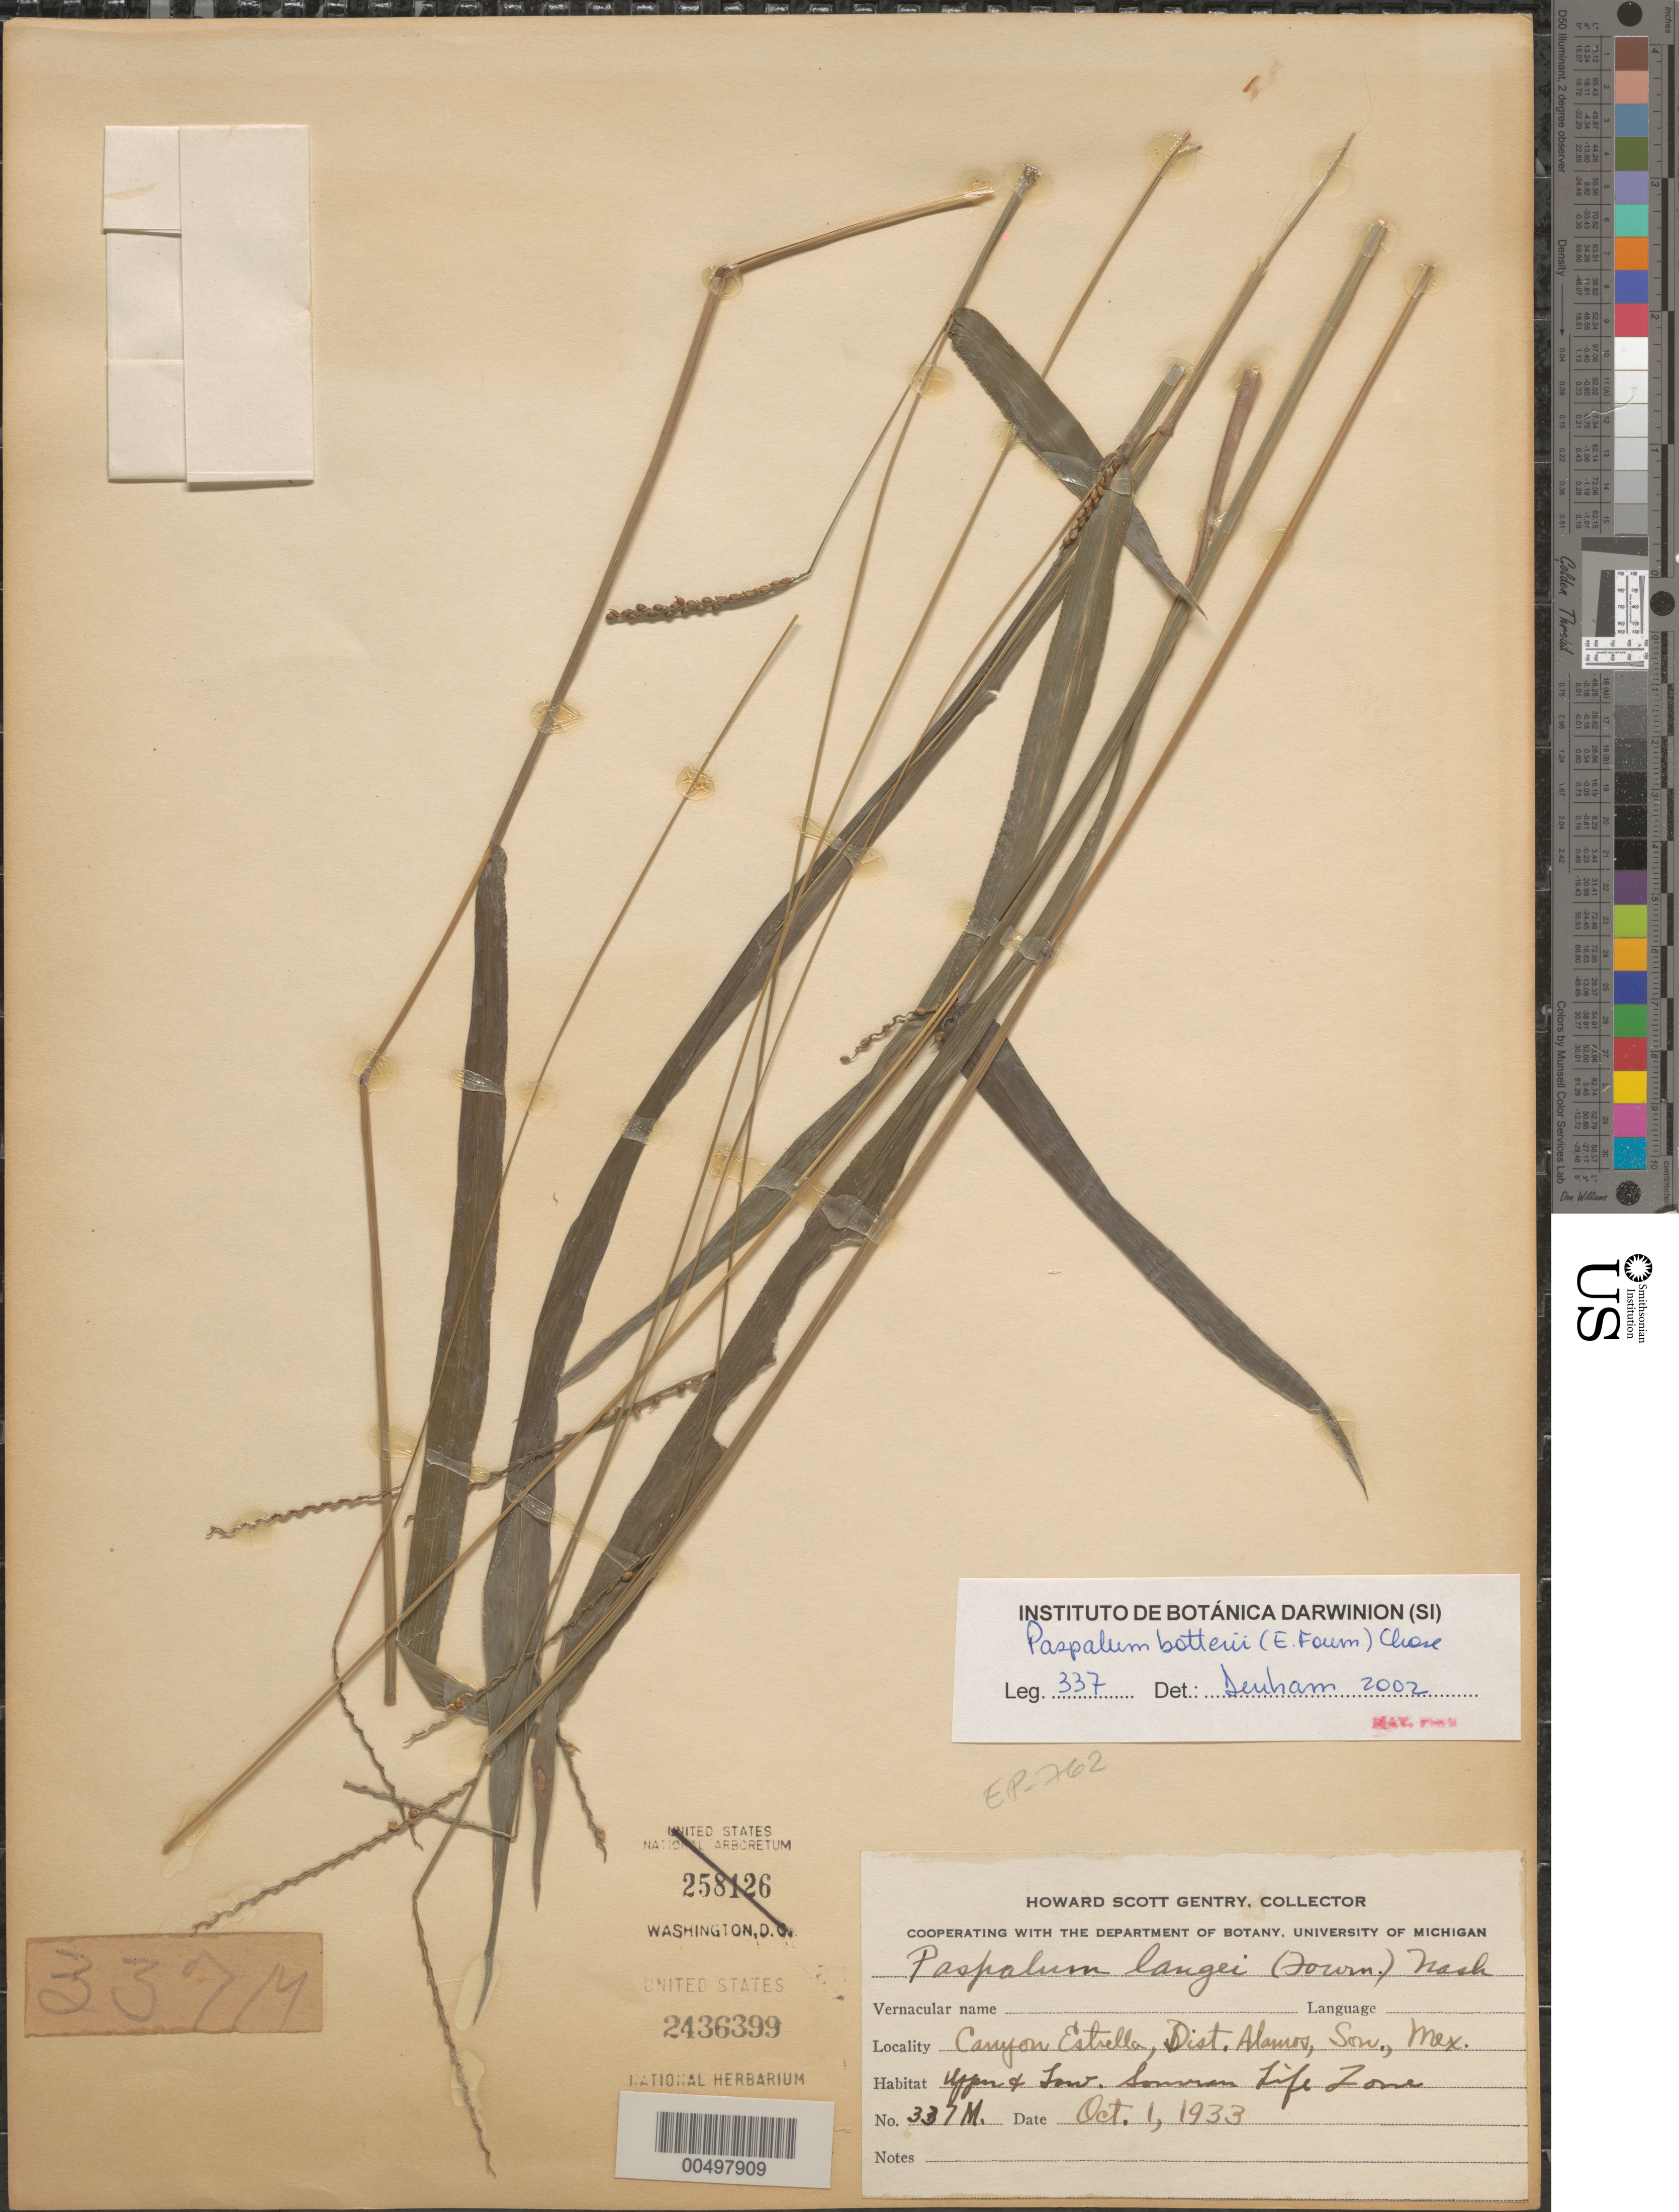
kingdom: Plantae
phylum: Tracheophyta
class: Liliopsida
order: Poales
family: Poaceae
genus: Paspalum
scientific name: Paspalum langei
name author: (E. Fourn.) Nash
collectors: H. S. Gentry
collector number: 337M.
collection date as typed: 1 Oct 1933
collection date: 1933-10-01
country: Mexico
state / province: Sonora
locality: Canyon Estrella, Dist Alamos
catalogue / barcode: US 2436399